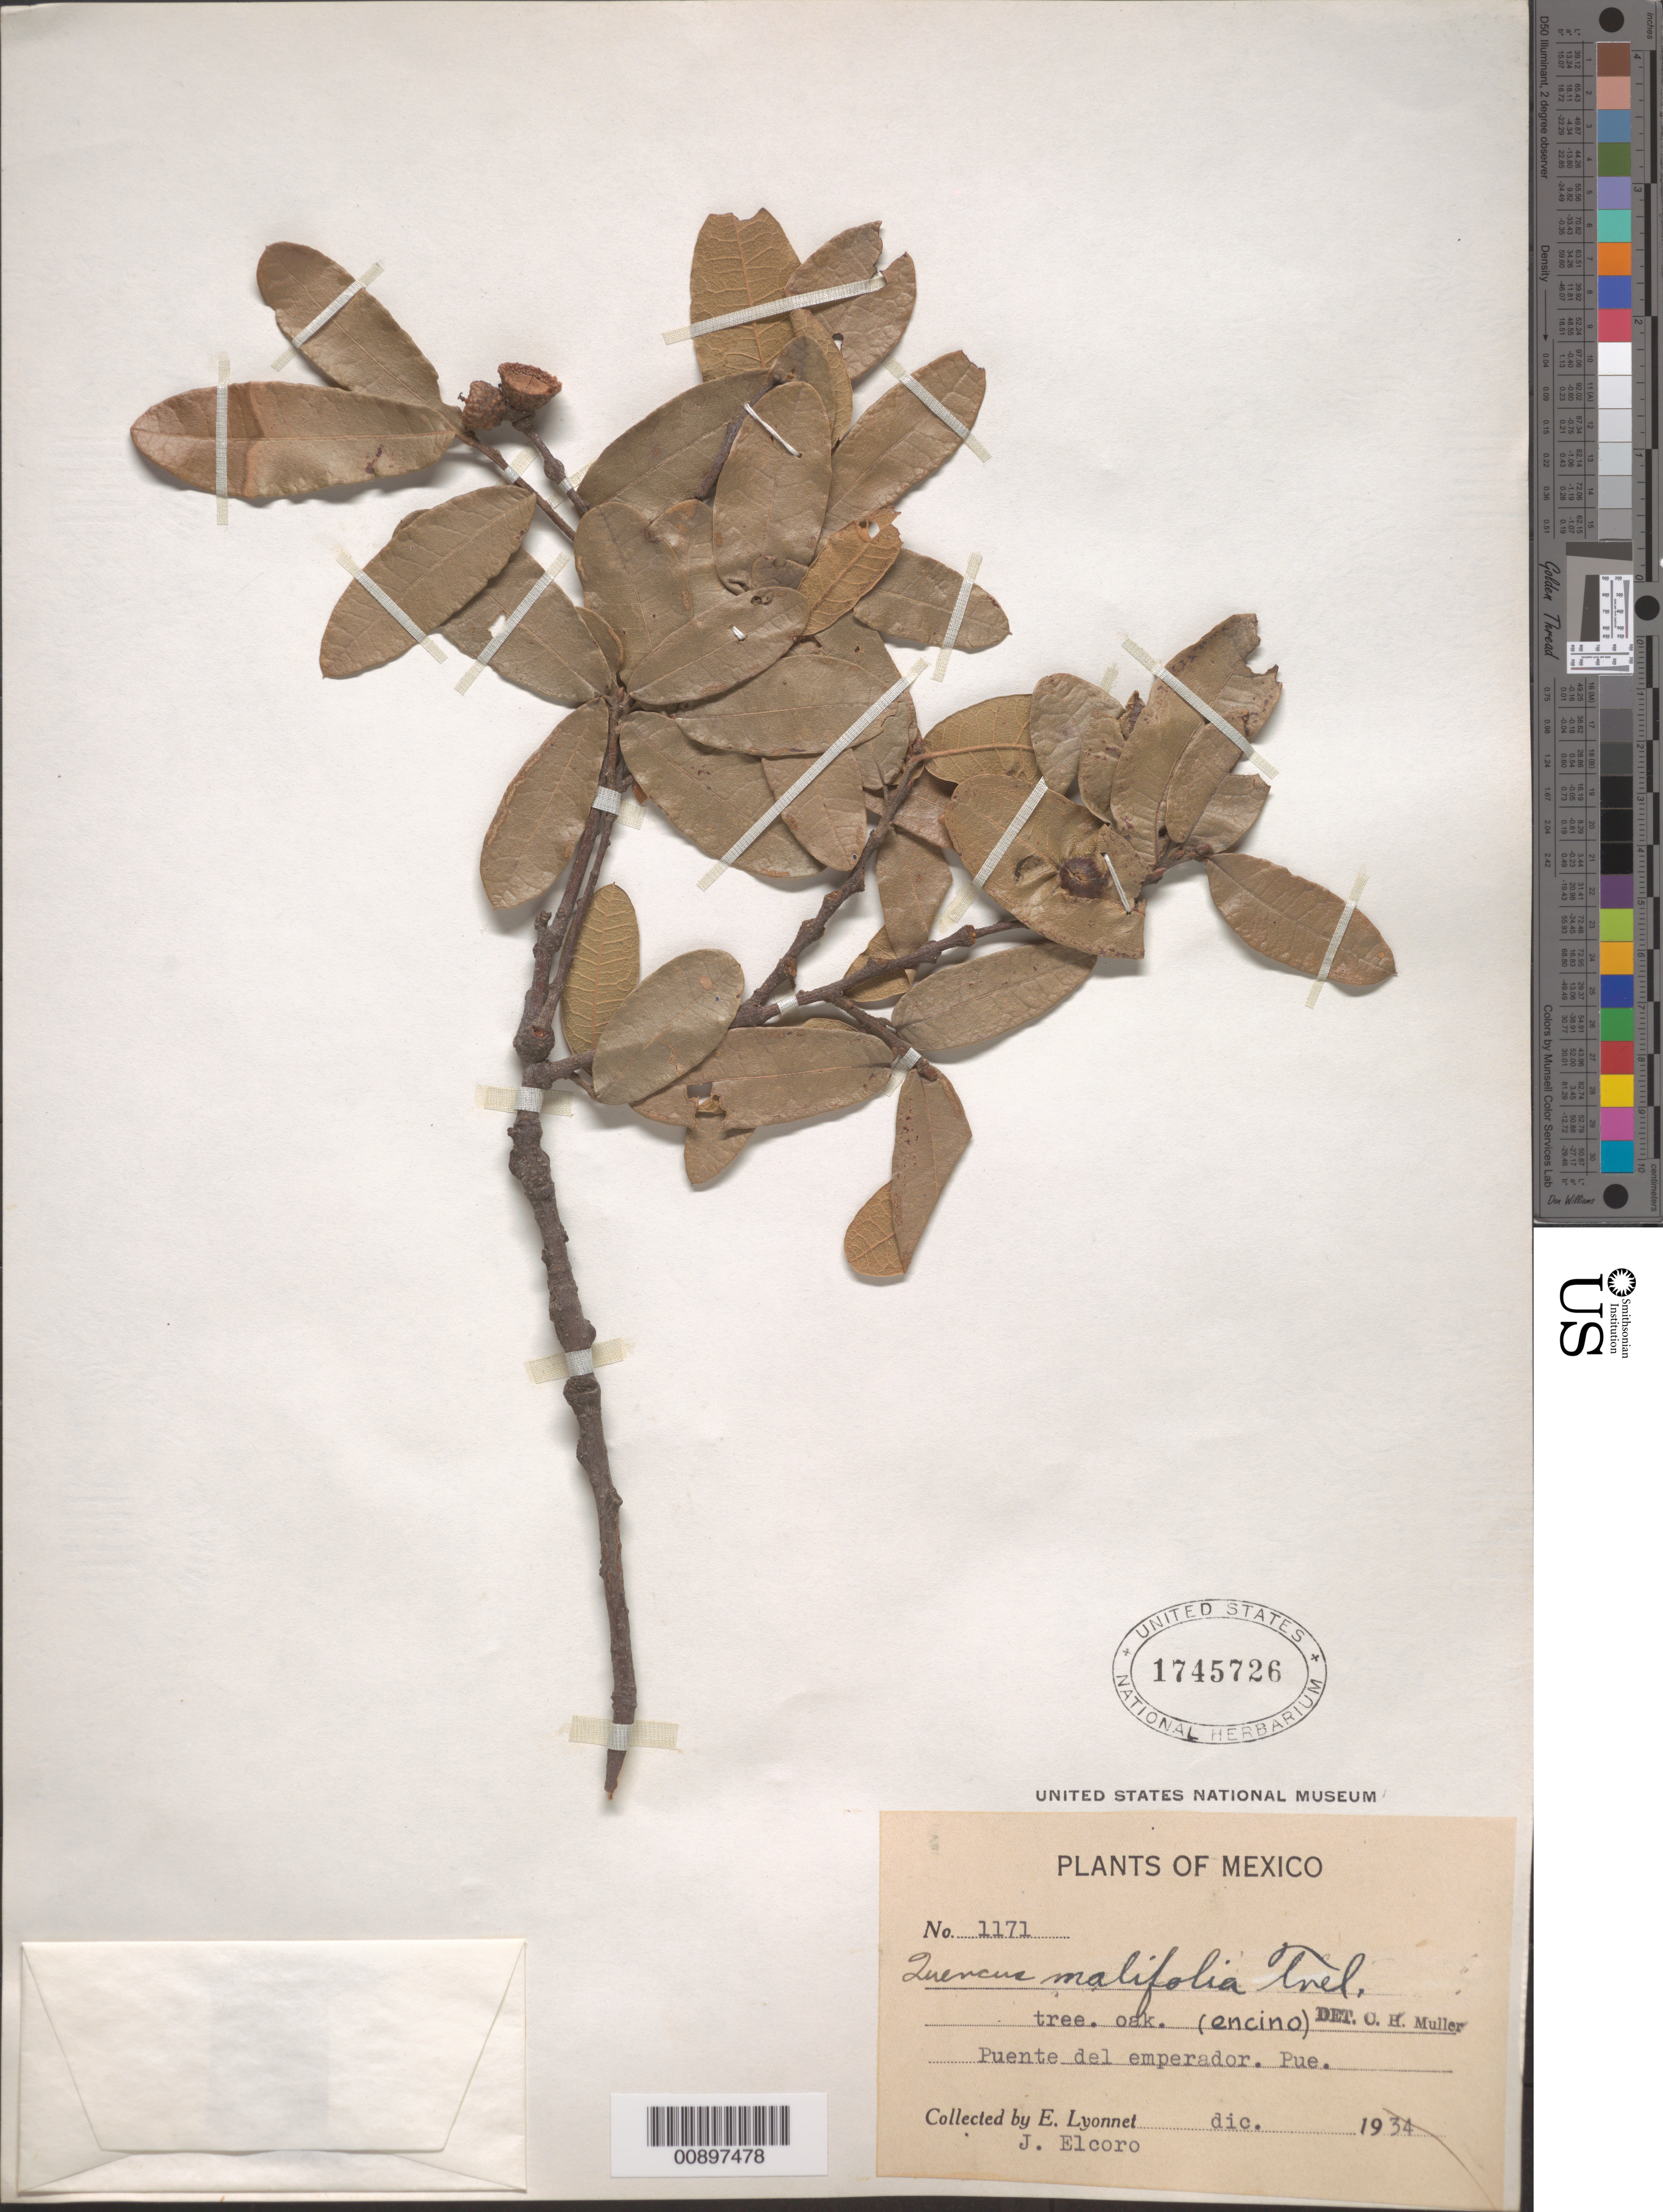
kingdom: Plantae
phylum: Tracheophyta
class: Magnoliopsida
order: Fagales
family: Fagaceae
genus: Quercus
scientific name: Quercus malifolia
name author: Trel.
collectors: Bro. E. Lyonnet & J. Elcoro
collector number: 1171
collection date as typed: Dec 1934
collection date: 1934-12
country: Mexico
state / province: Puebla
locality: Puente del Emperador, Puebla.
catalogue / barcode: US 1745726